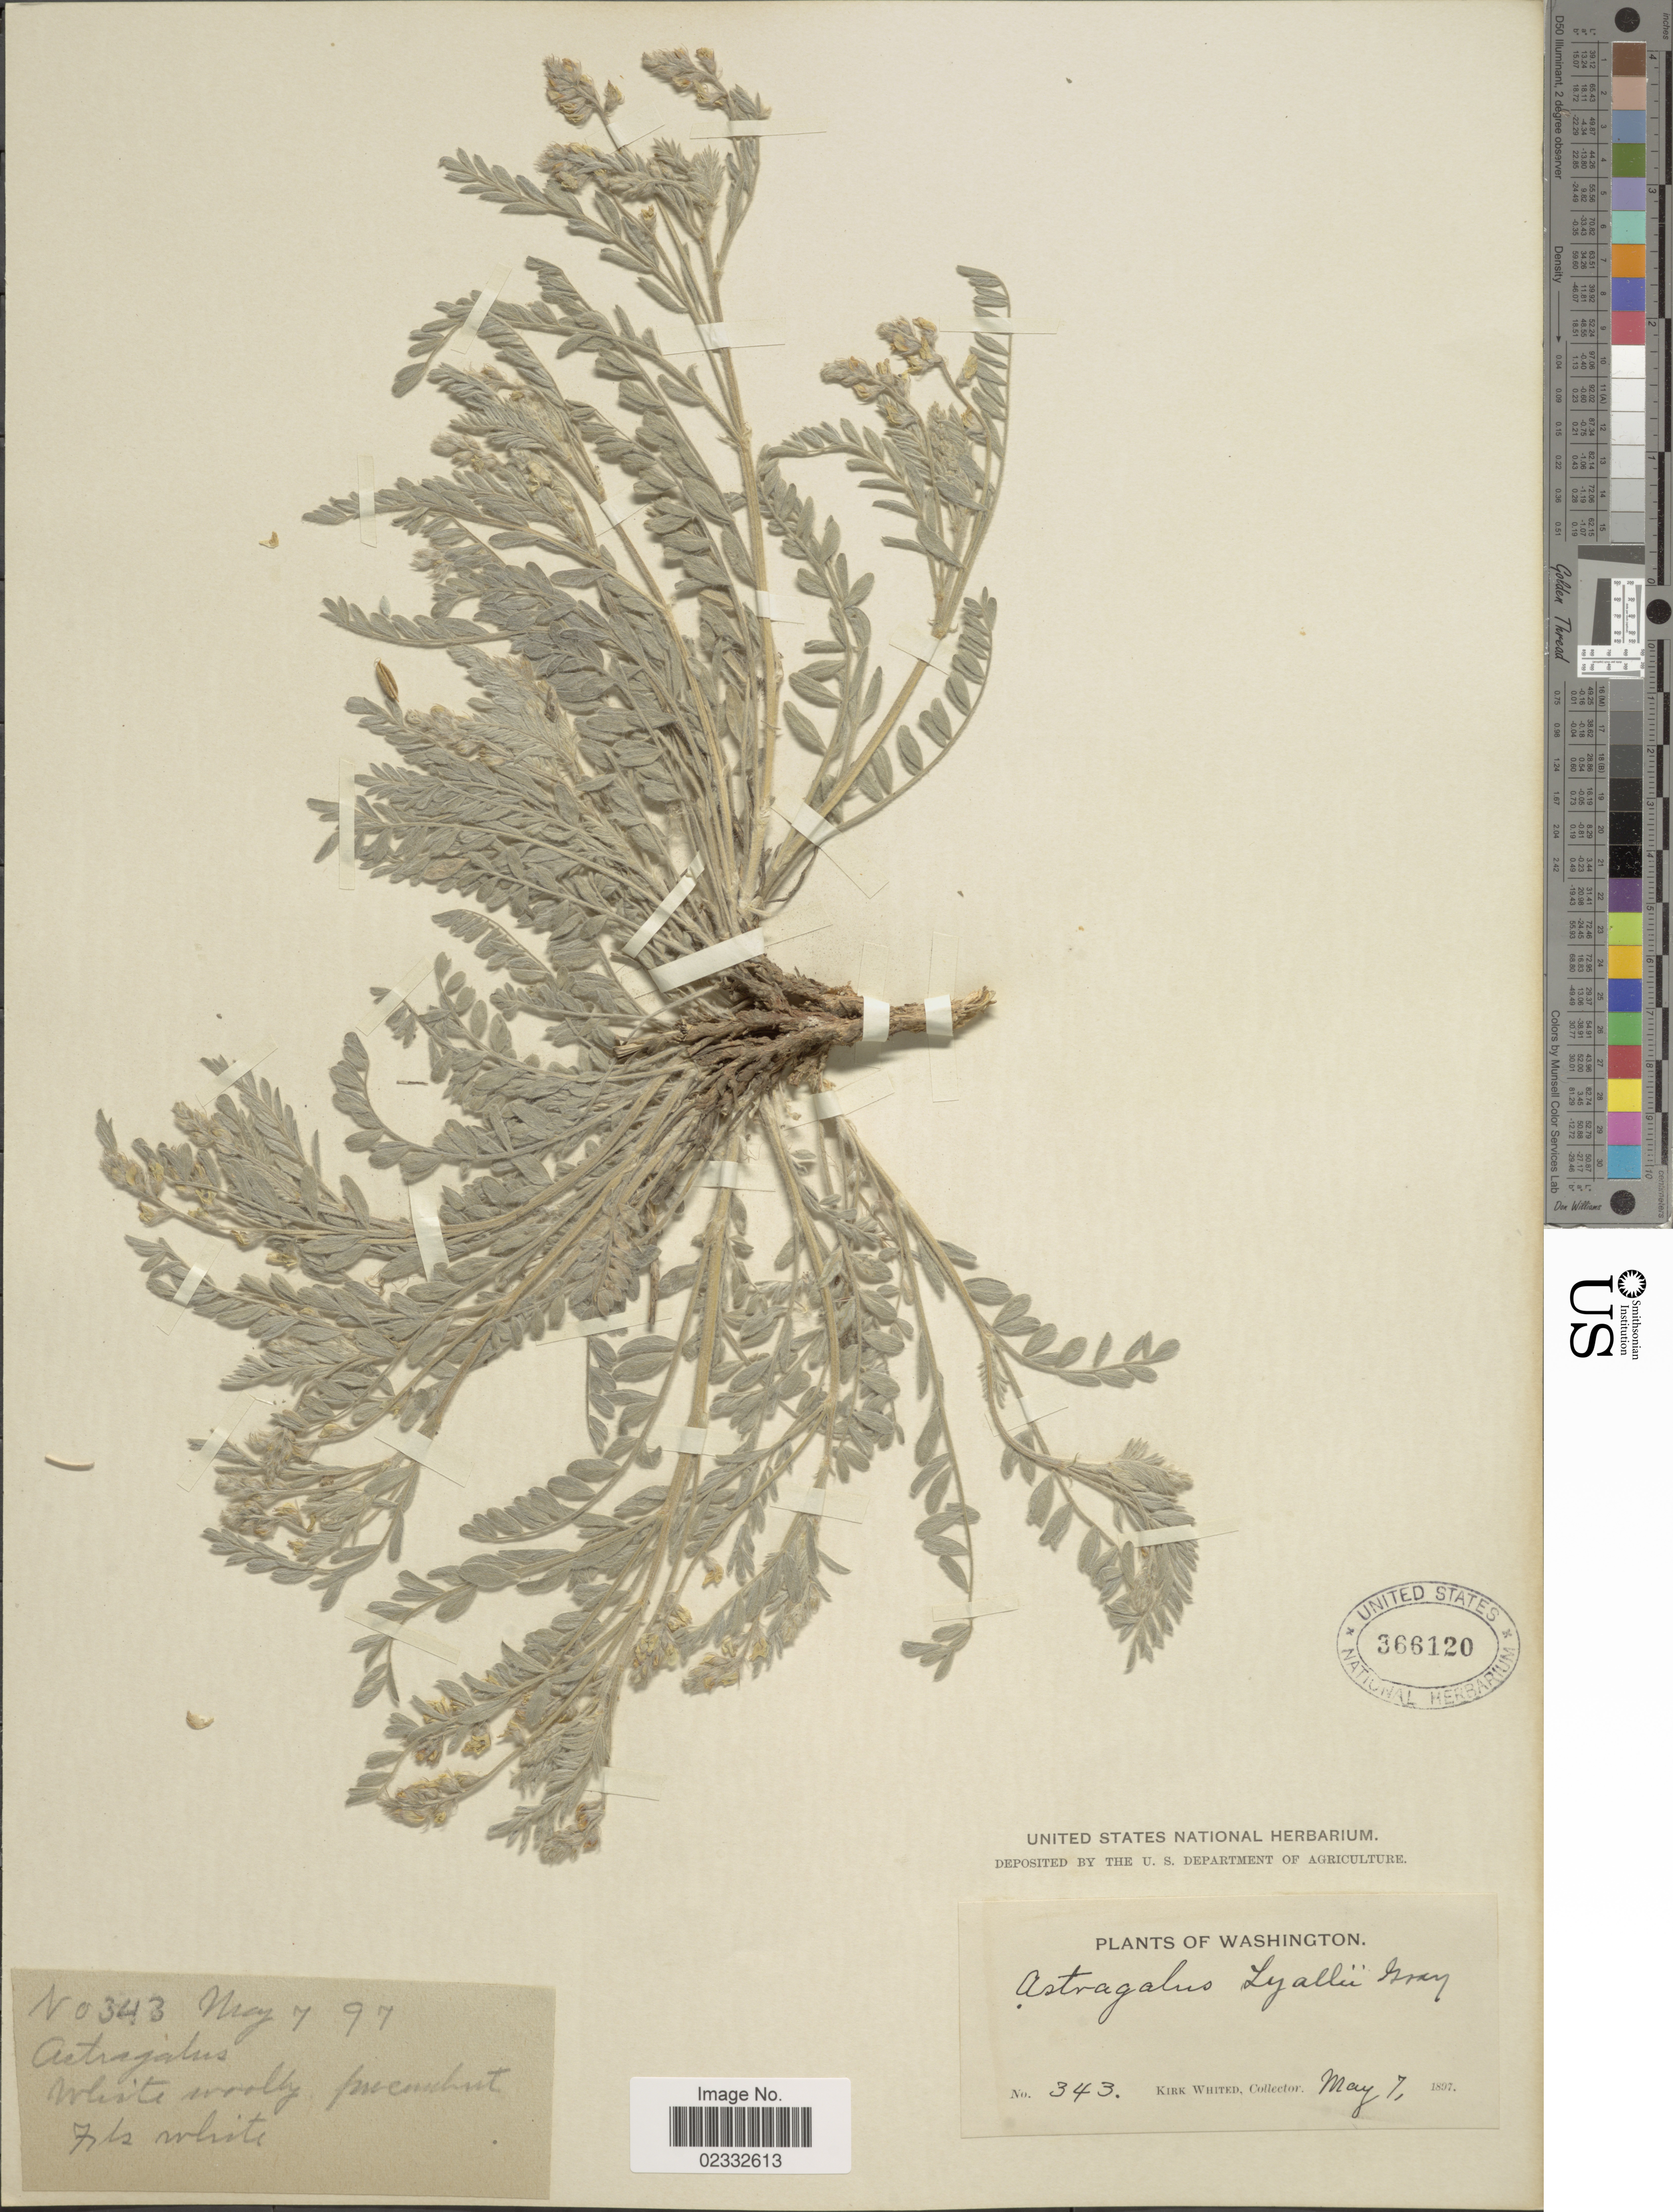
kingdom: Plantae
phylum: Tracheophyta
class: Magnoliopsida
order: Fabales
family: Fabaceae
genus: Astragalus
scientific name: Astragalus lyallii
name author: A. Gray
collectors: K. Whited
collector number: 343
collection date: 1897-05-07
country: United States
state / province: Washington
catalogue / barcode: US 366120